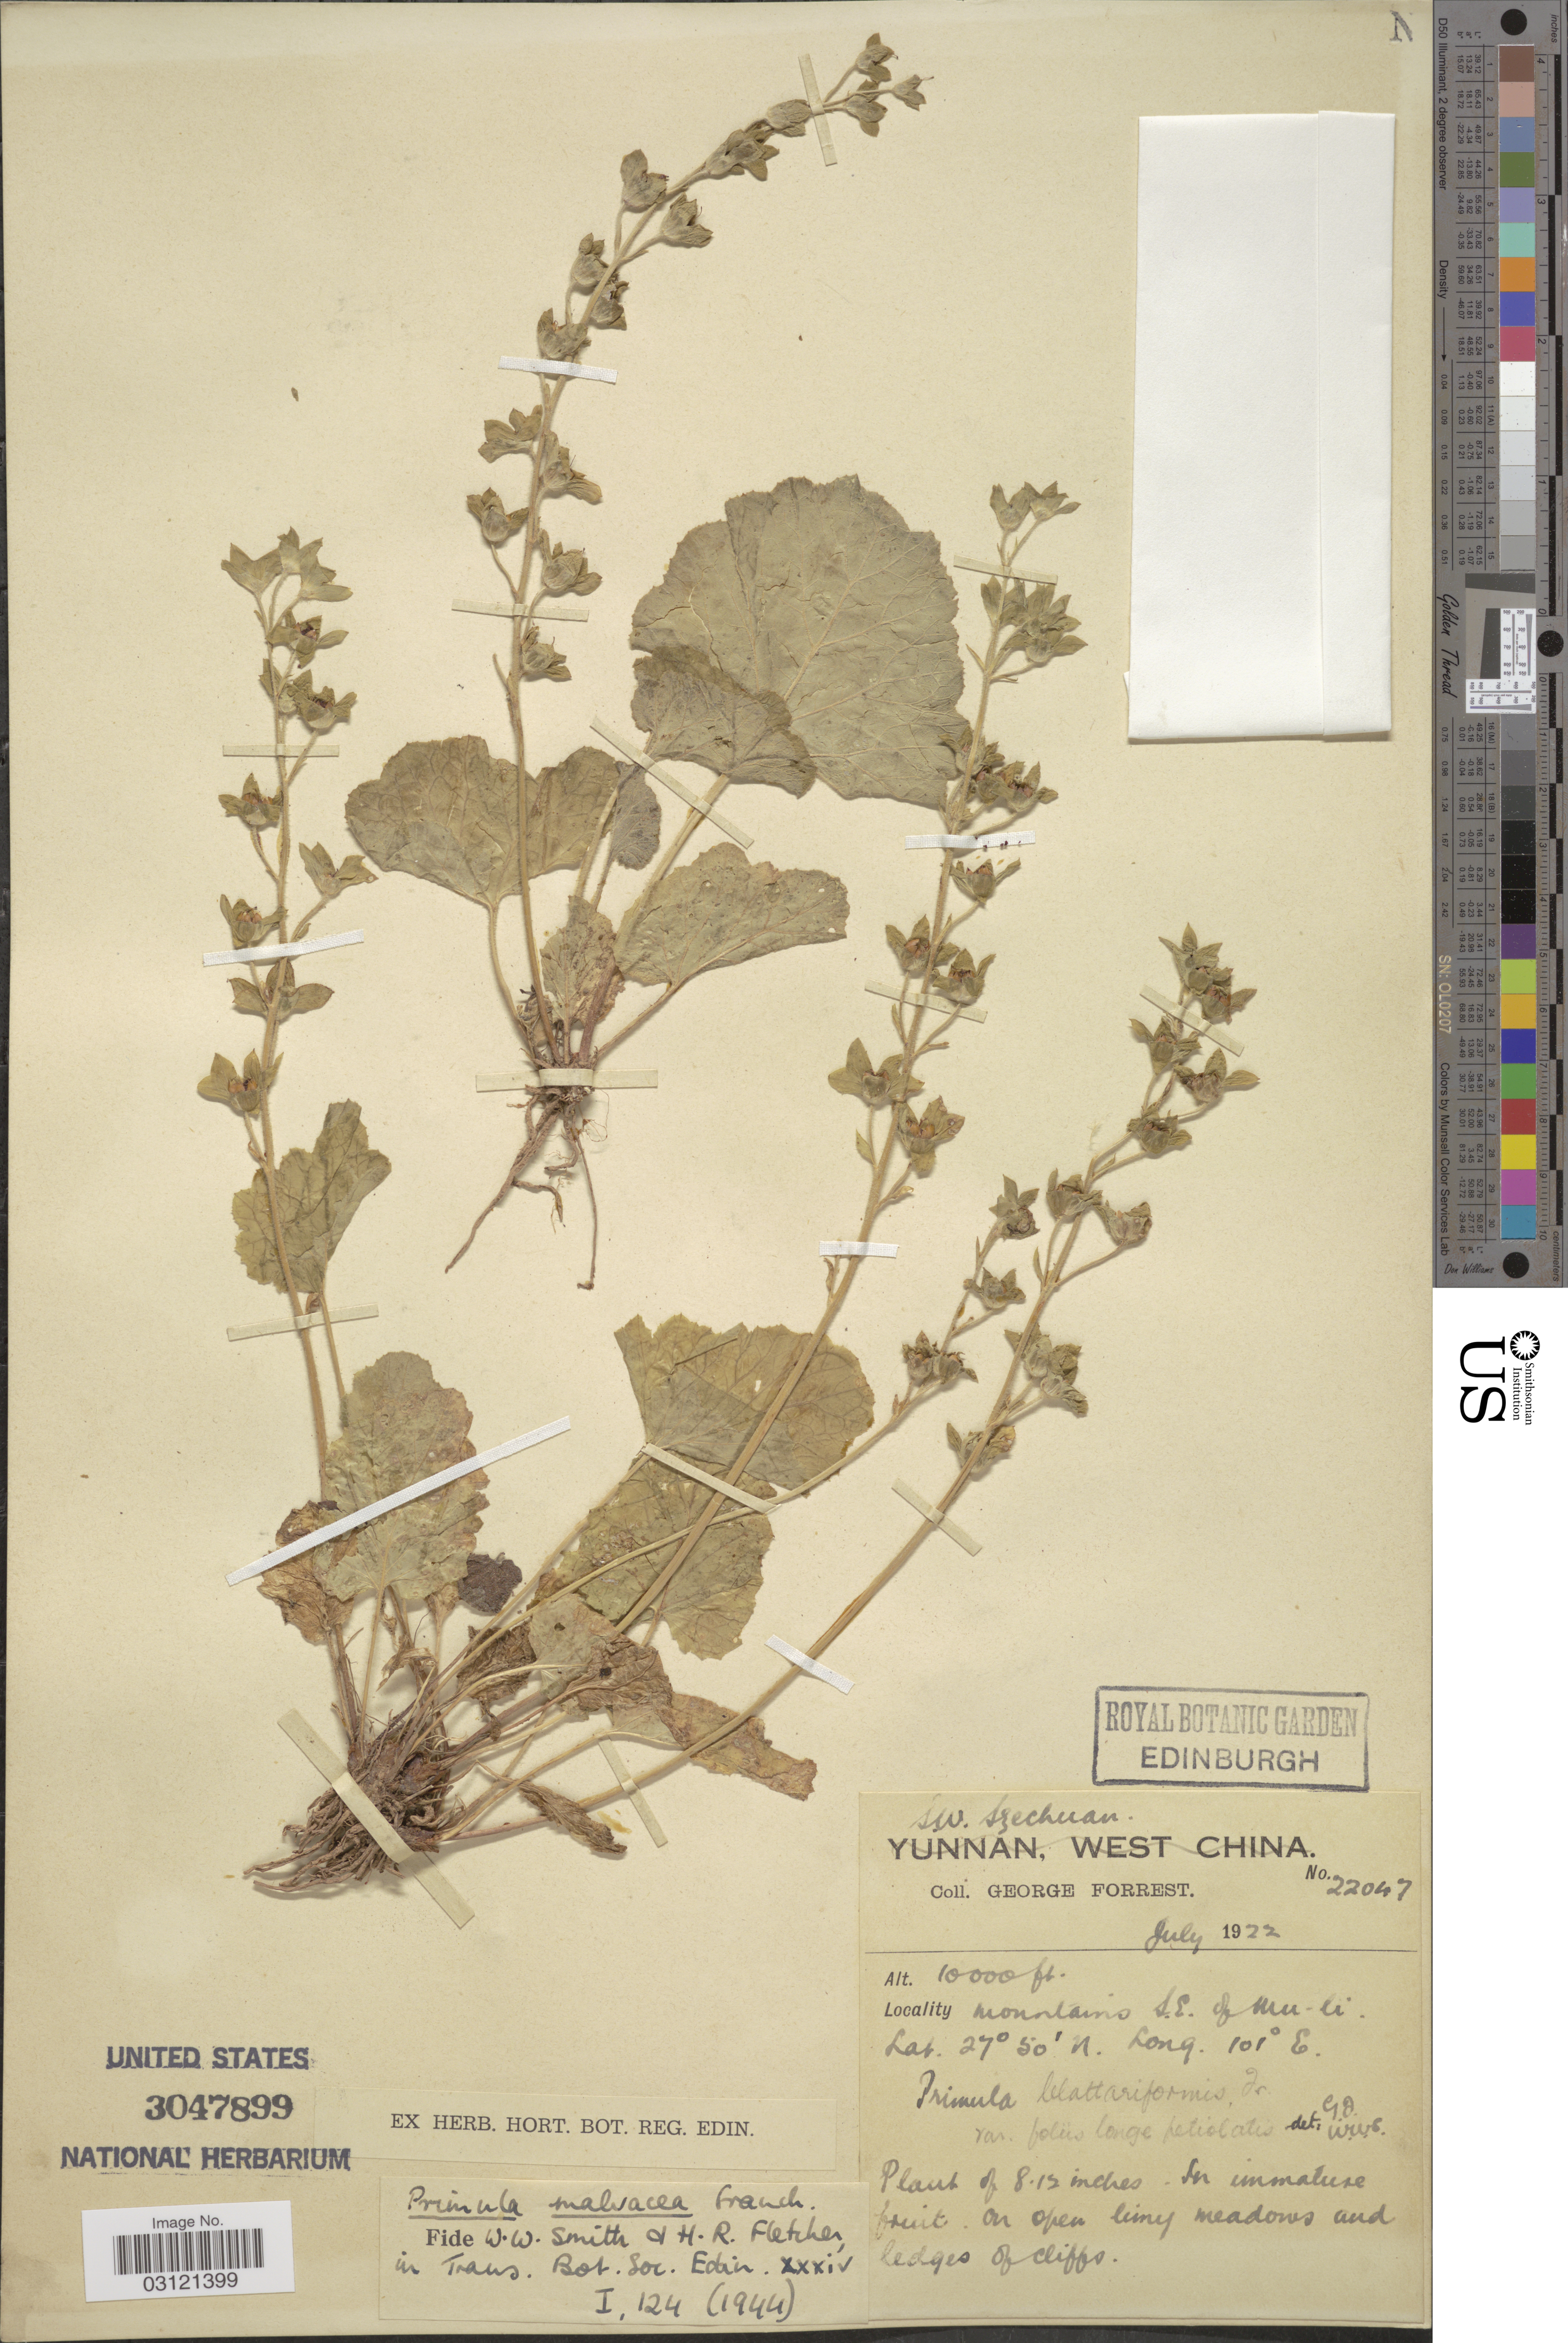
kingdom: Plantae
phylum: Tracheophyta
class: Magnoliopsida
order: Ericales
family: Primulaceae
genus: Primula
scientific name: Primula malvacea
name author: Franch.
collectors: G. Forrest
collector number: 22047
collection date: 1922-07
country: China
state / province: Sichuan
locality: S.W. Szechuan. Mountains S.E. of Mu-li.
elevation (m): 3048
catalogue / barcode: US 3047899